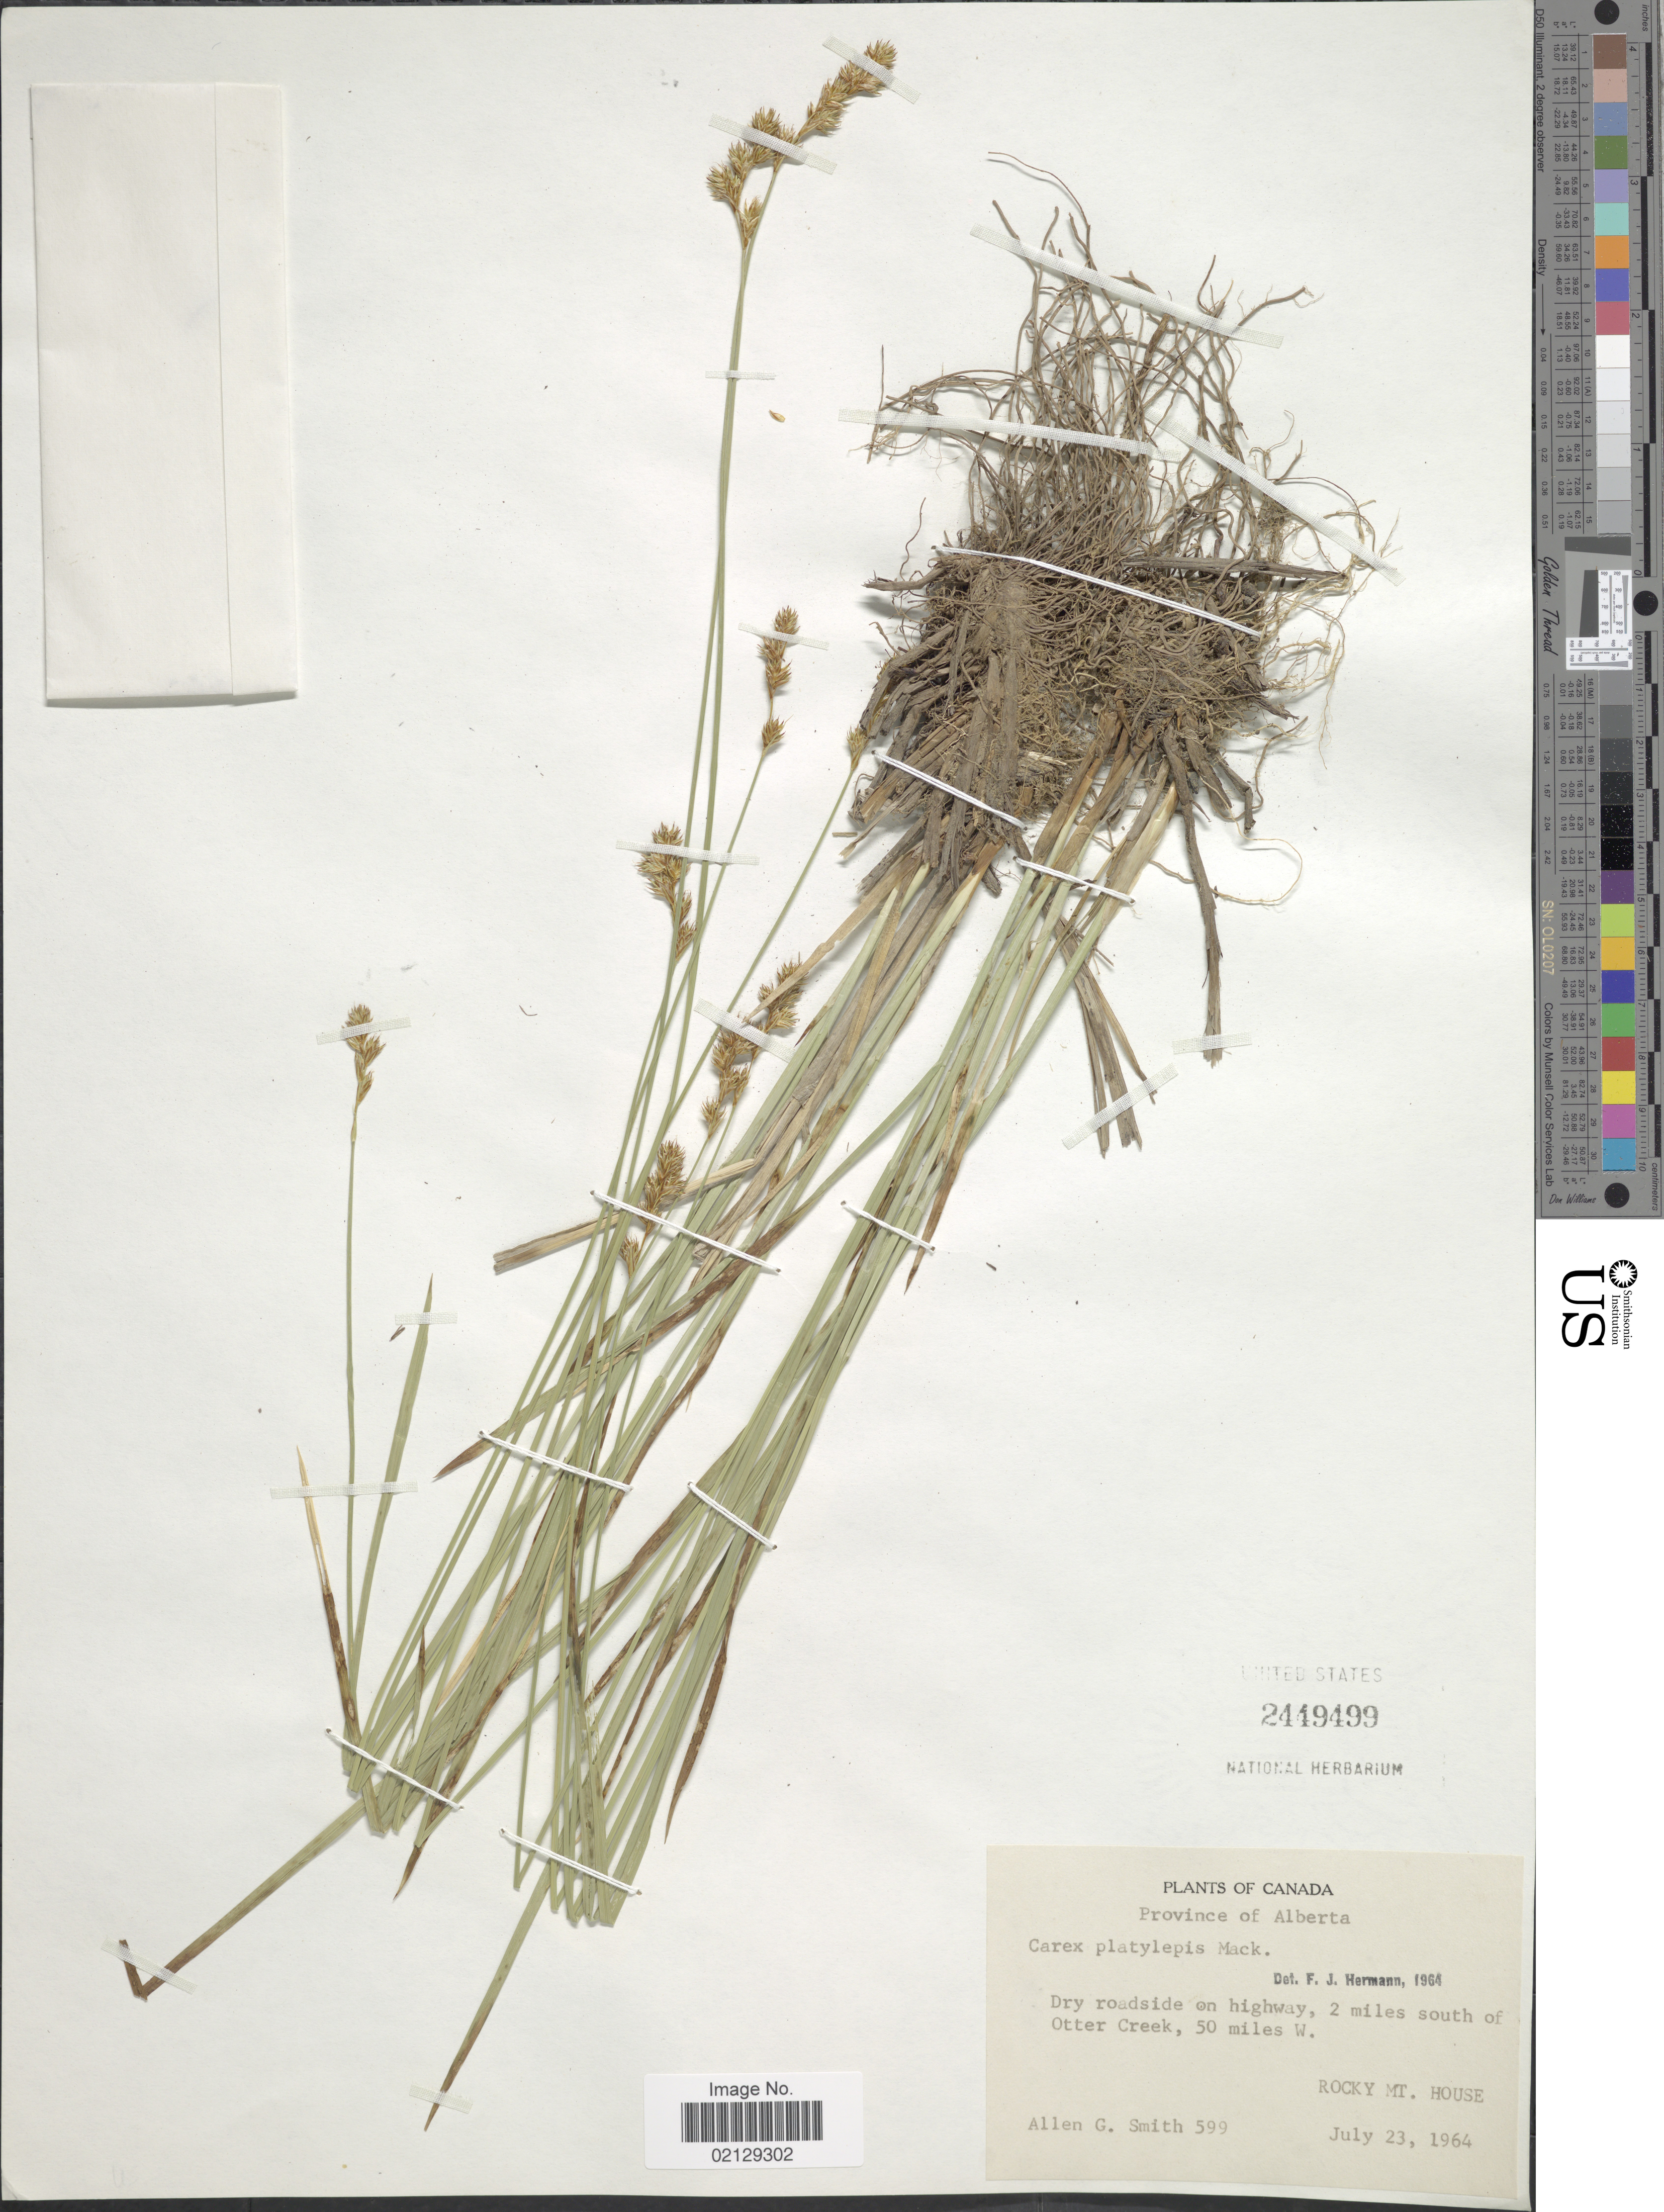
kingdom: Plantae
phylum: Tracheophyta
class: Liliopsida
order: Poales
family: Cyperaceae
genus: Carex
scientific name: Carex praticola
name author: Rydb.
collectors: A. Smith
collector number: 599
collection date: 1964-07-23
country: Canada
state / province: Alberta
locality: Dry roadside on highway, 2 miles south of Otter Creek, 50 miles W., Rocky Mt., House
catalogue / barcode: US 2449499